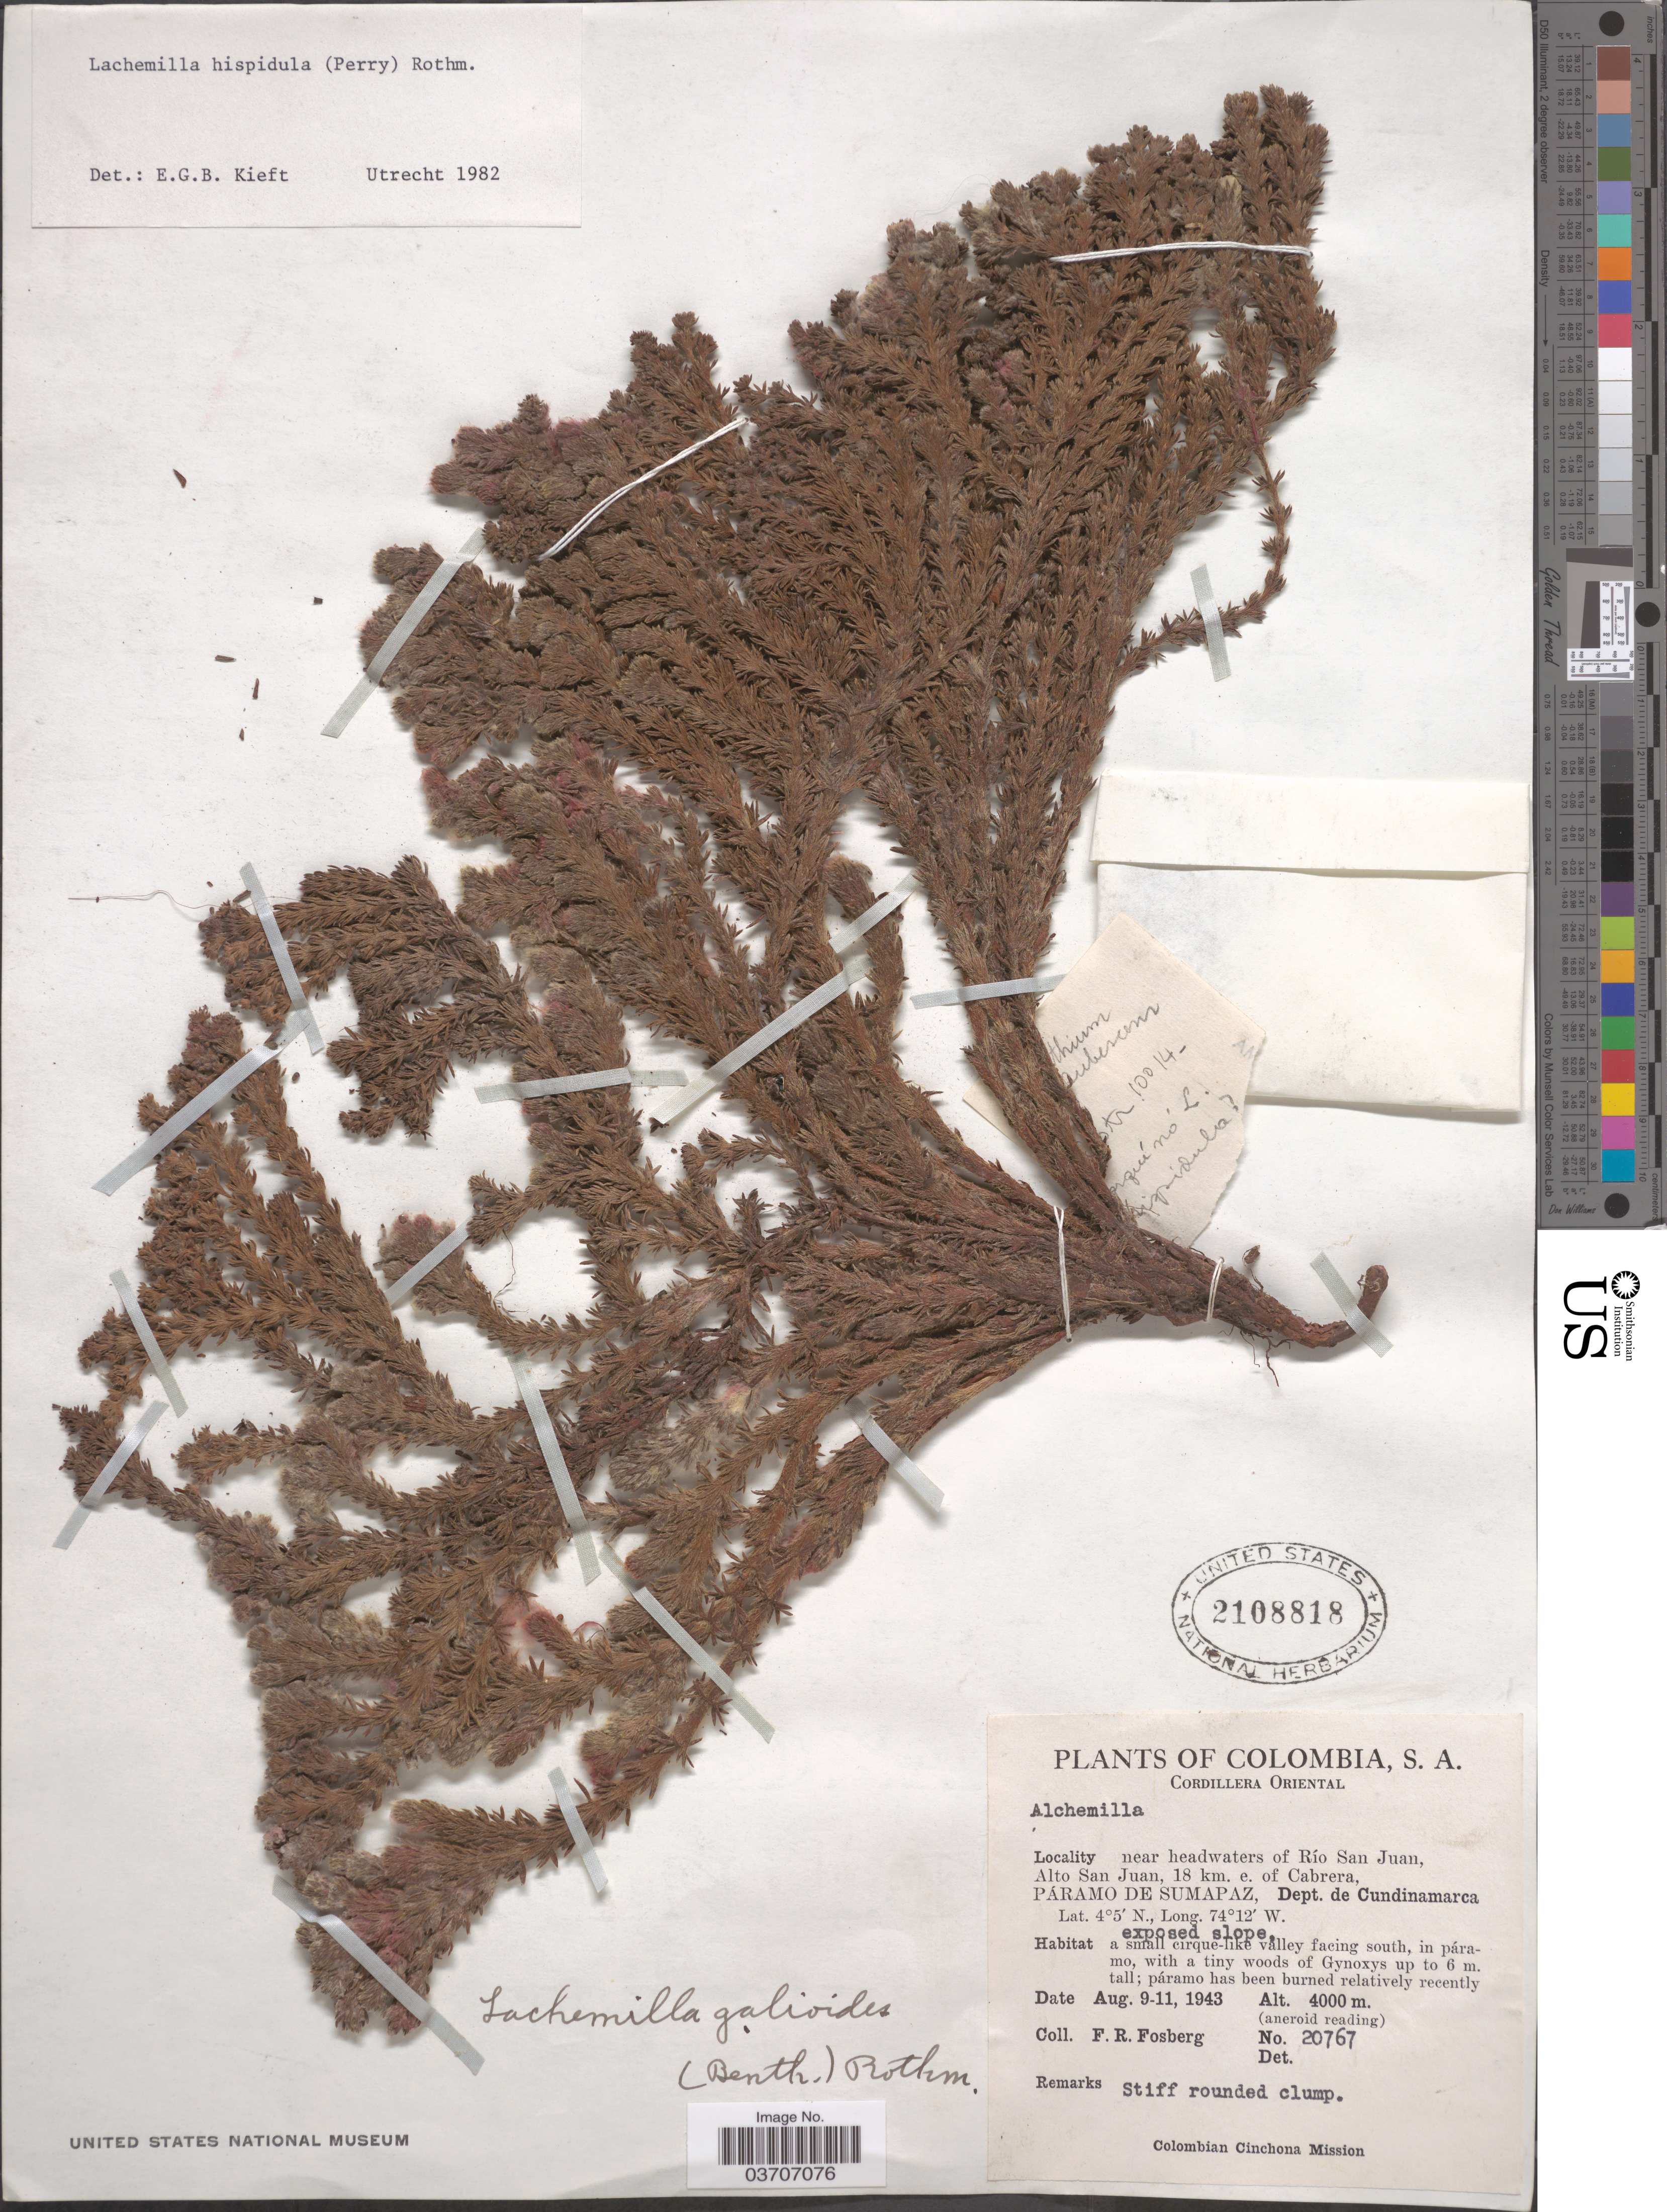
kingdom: Plantae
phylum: Tracheophyta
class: Magnoliopsida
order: Rosales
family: Rosaceae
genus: Lachemilla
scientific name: Lachemilla hispidula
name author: (L.M. Perry) Rothm.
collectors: F. R. Fosberg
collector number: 20767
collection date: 1943-08-09/1943-08-11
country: Colombia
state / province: Cundinamarca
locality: Cordillera Oriental. Near headwaters of Río San Juan, Alto San Juan, 18 km. e. of Cabrera, Páramo de Sumapaz, Dept. de Cundinamarca.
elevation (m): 4000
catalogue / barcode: US 2108818